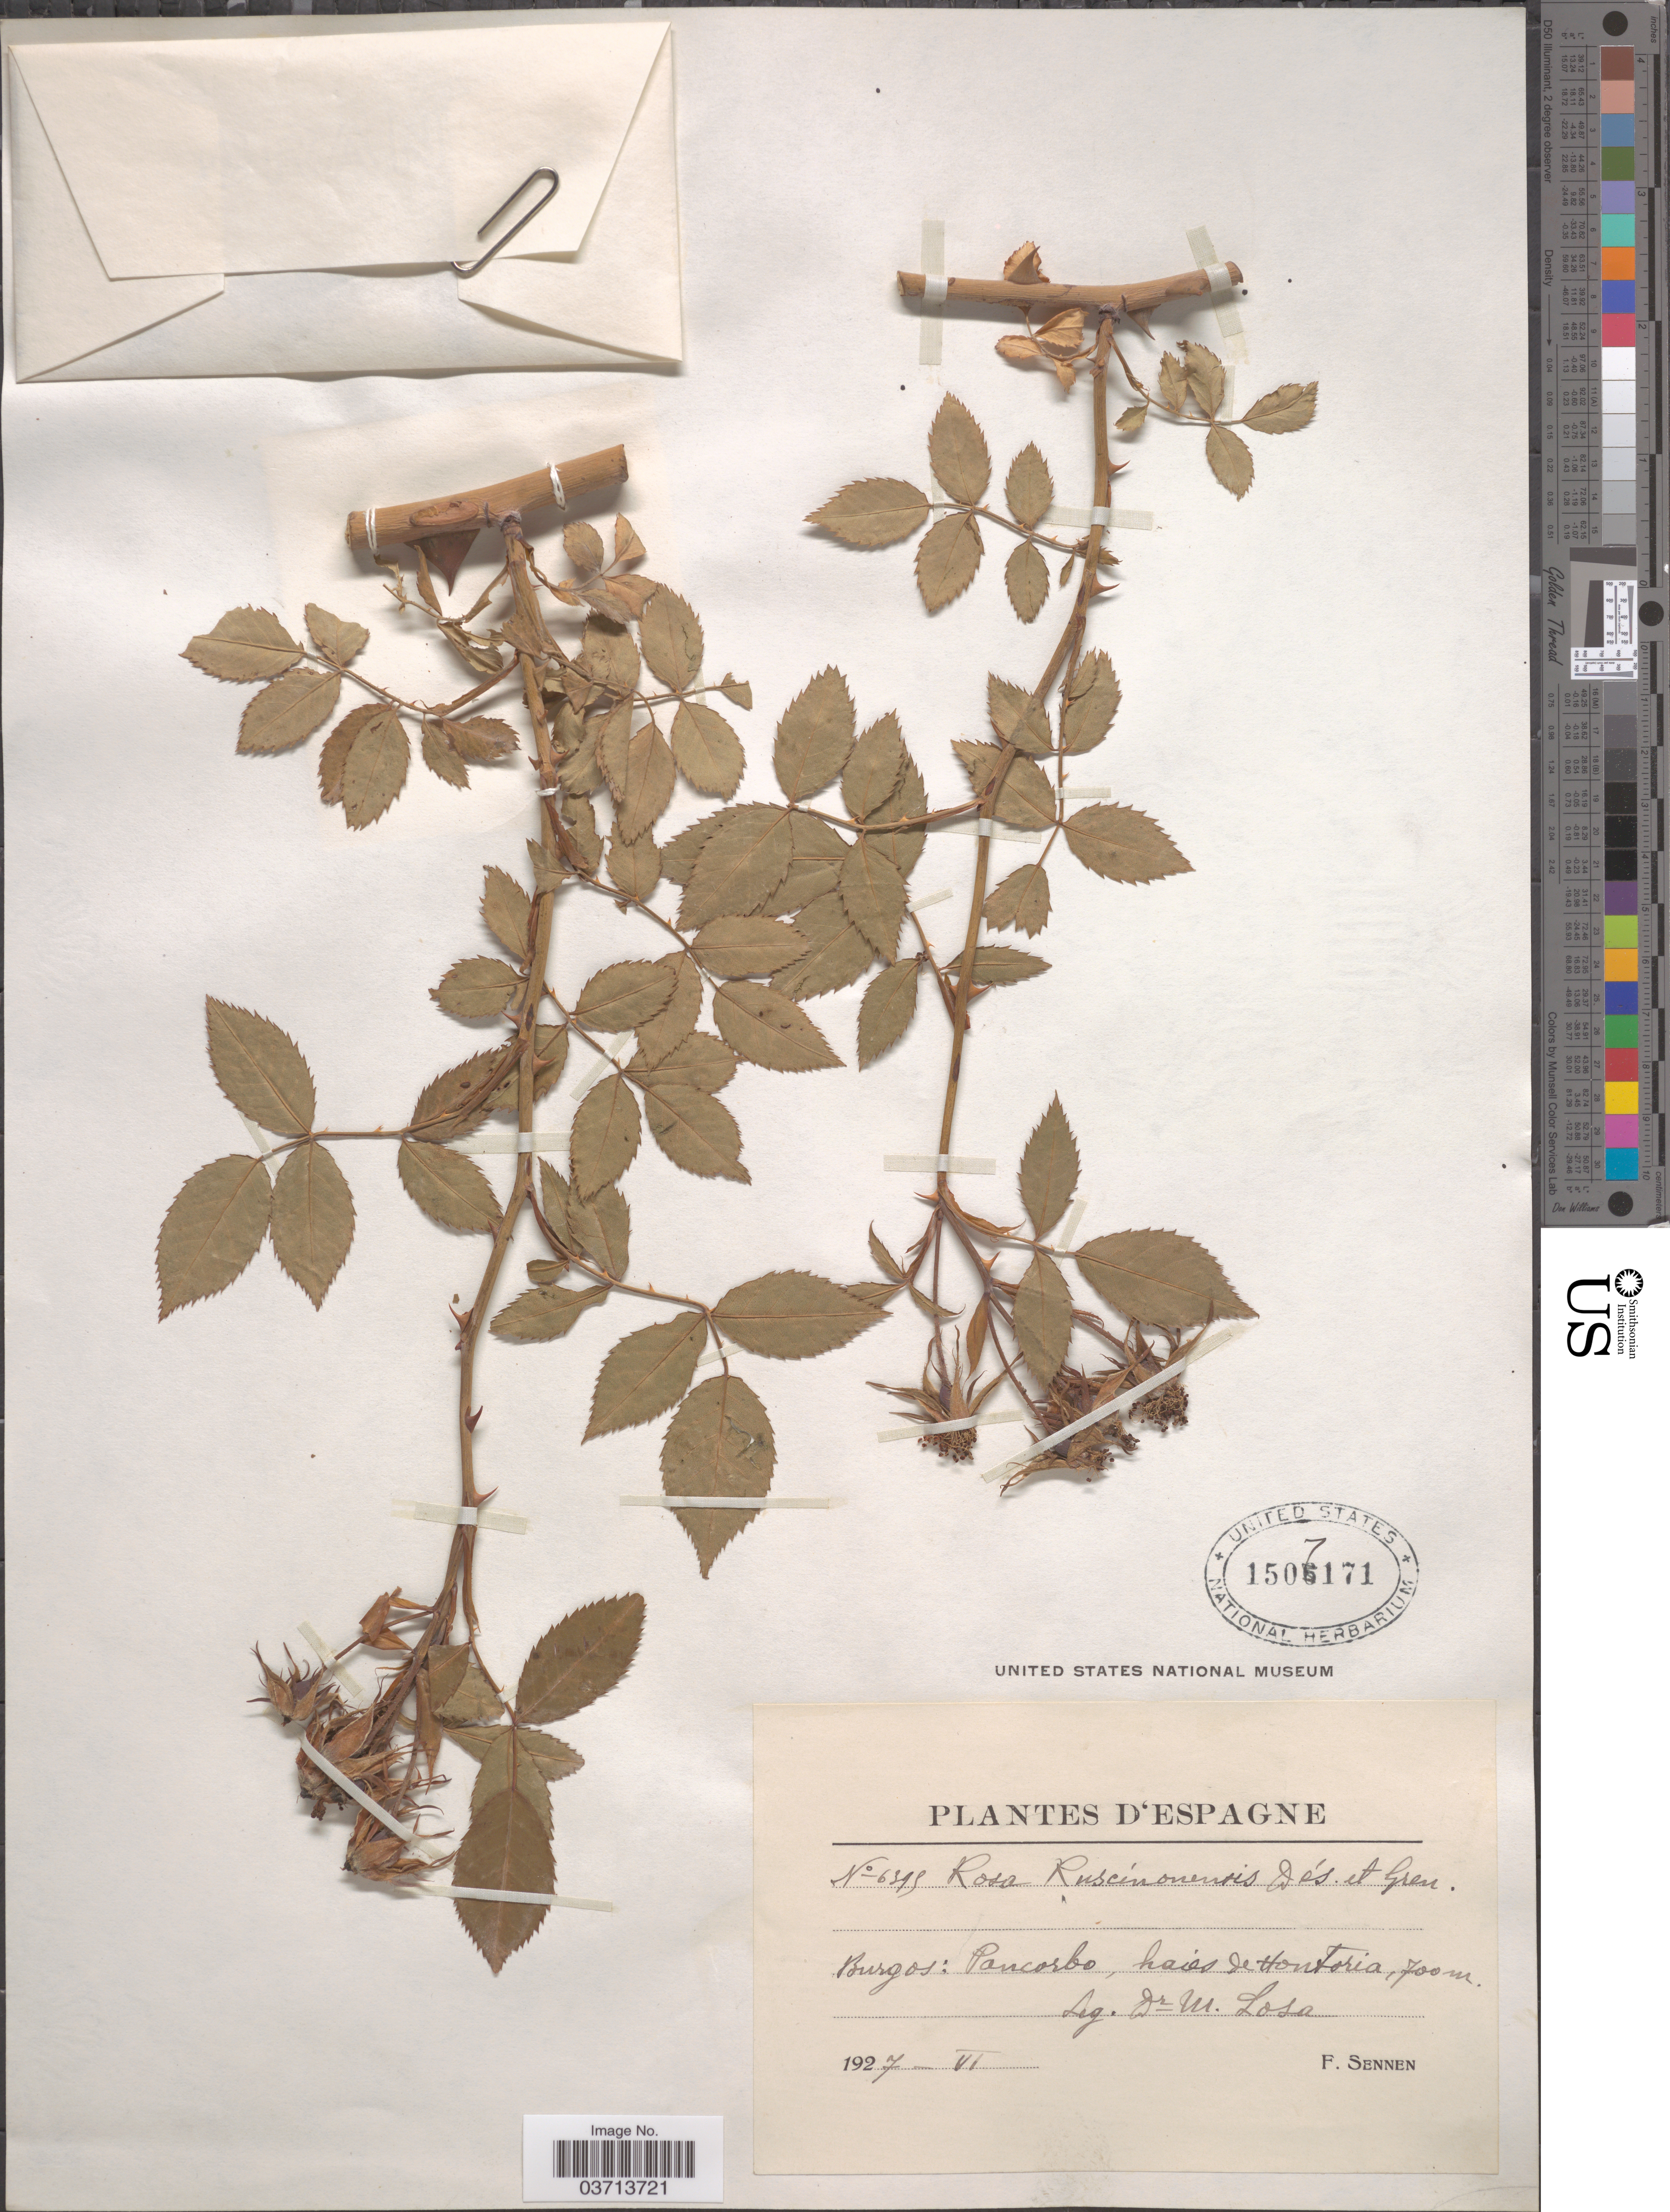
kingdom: Plantae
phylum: Tracheophyta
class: Magnoliopsida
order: Rosales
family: Rosaceae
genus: Rosa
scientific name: Rosa ruscinonensis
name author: Gren. ex Déségl. & Déségl.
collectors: Losa & E. Sennen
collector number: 6395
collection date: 1927-06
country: Spain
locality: Burgos: Pancorbo, haies de Hontoria.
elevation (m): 700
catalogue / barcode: US 1507171